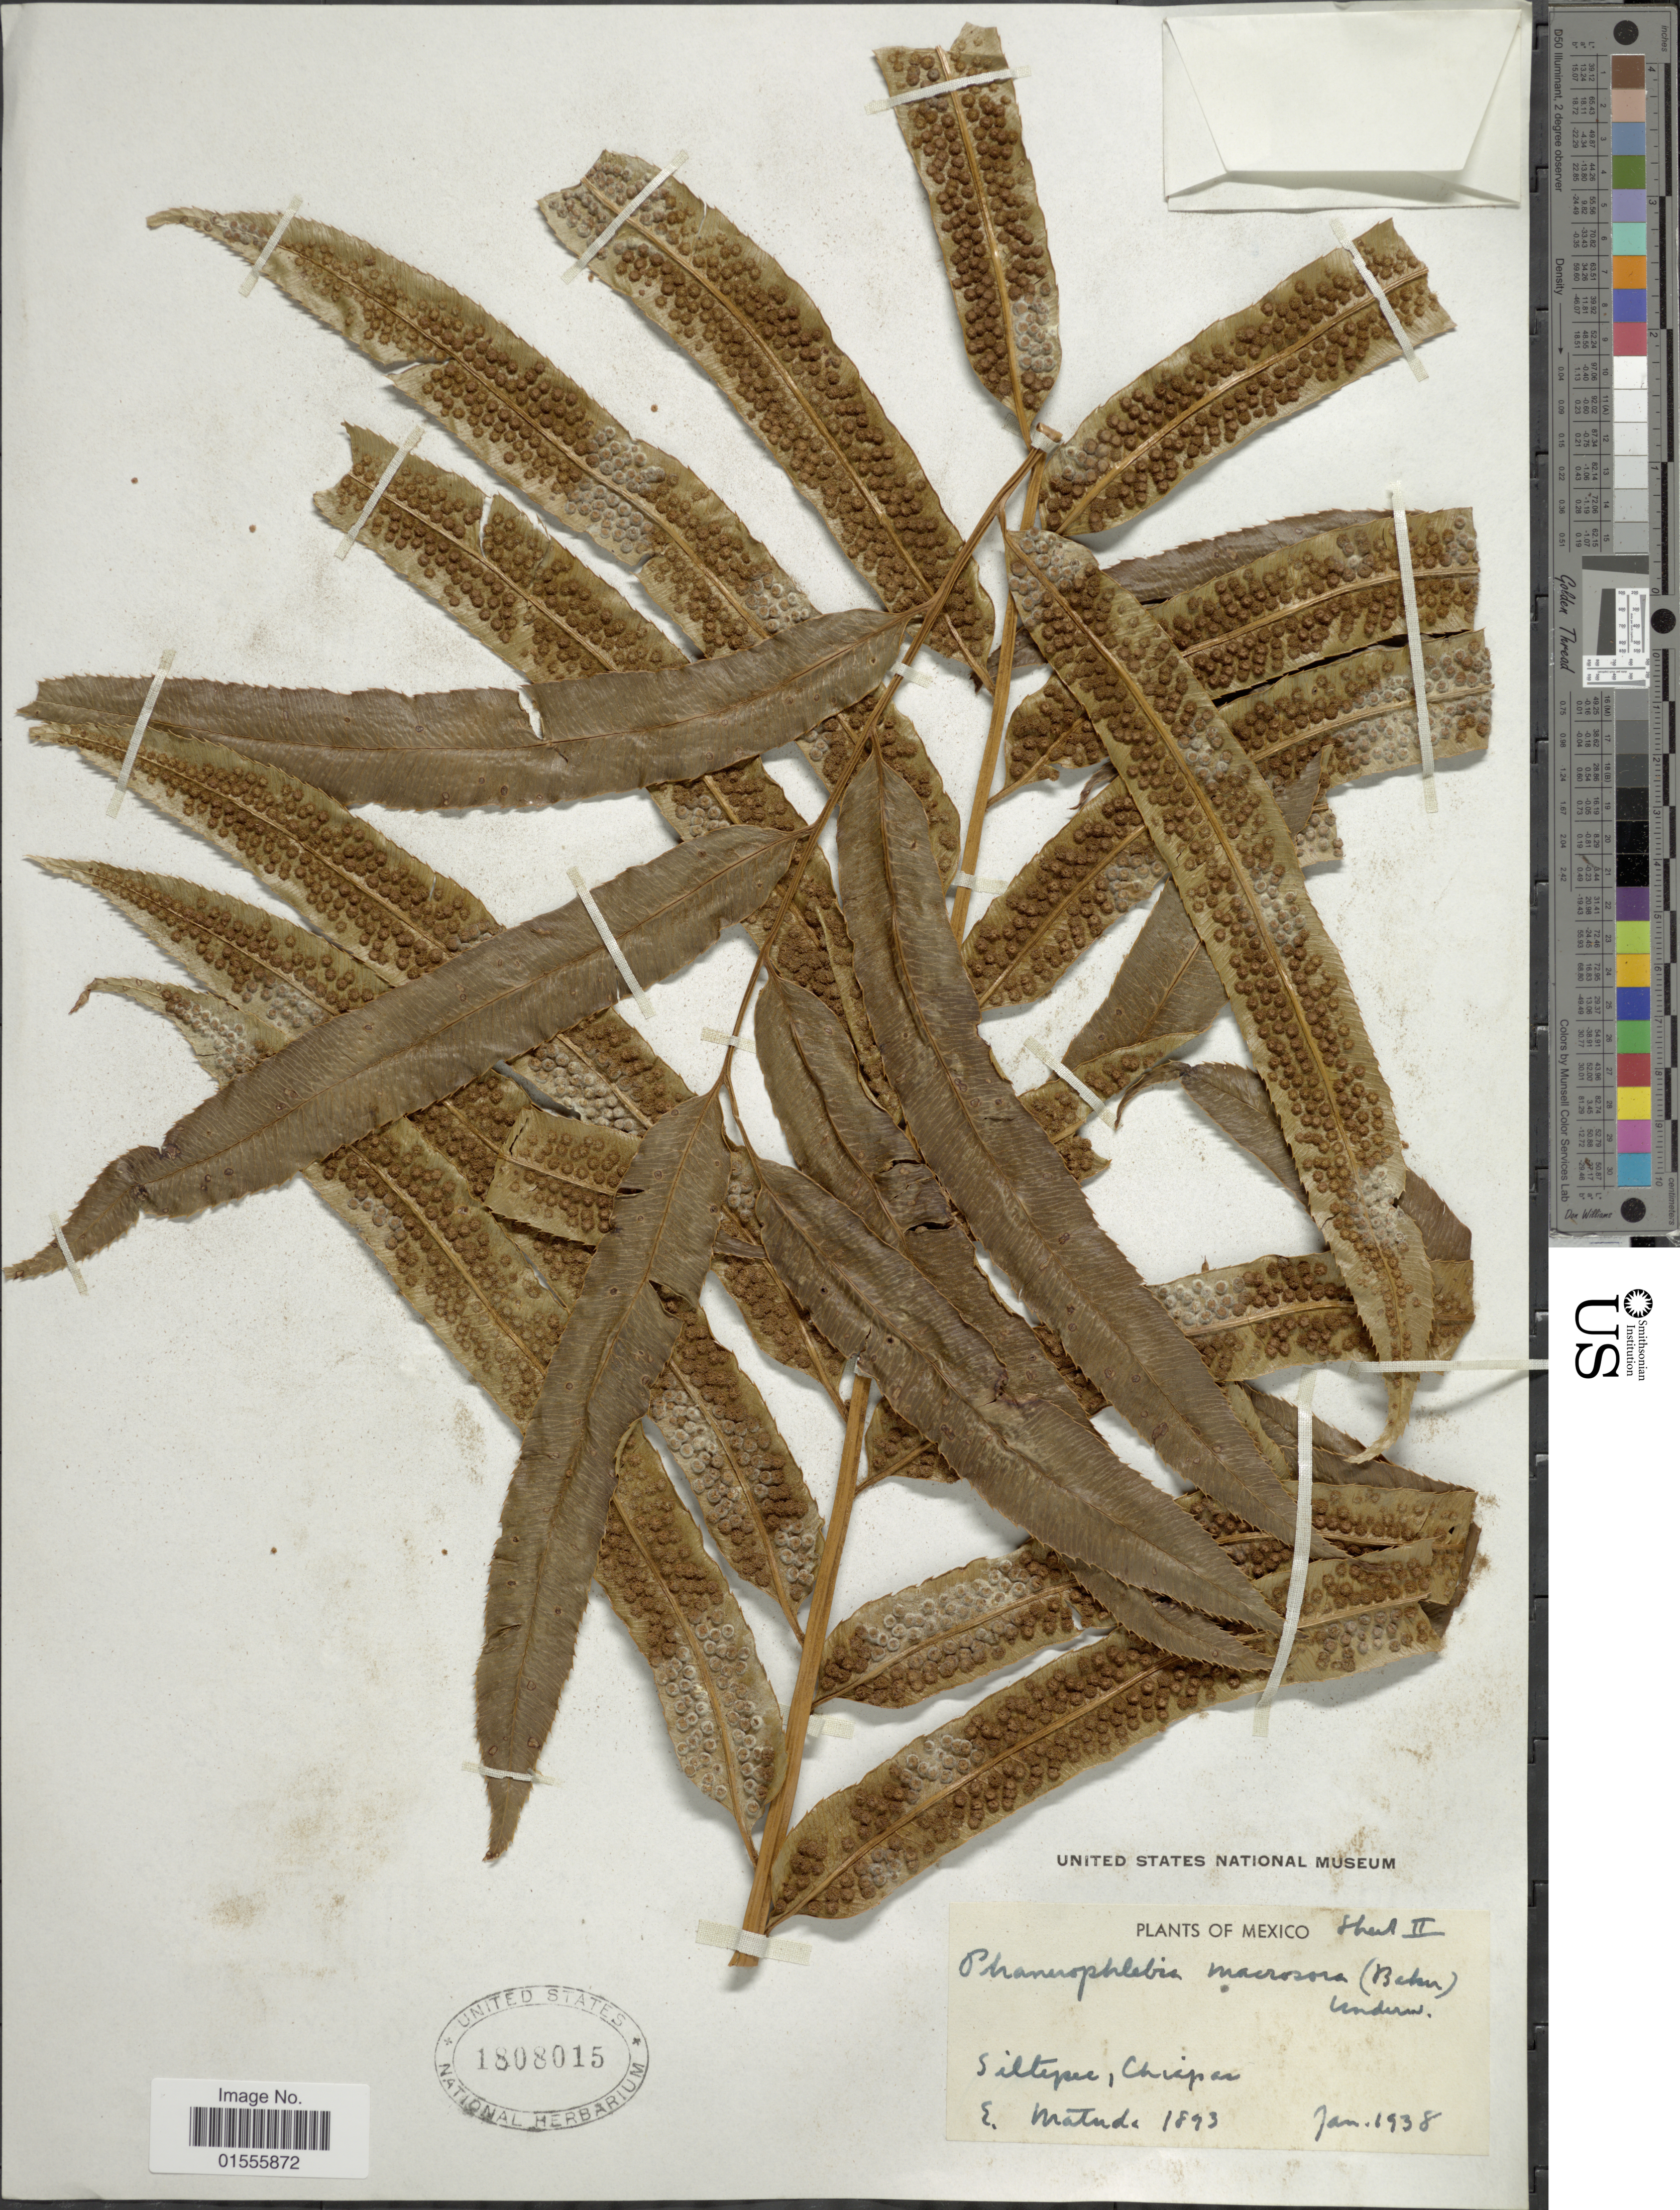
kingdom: Plantae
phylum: Tracheophyta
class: Polypodiopsida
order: Polypodiales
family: Dryopteridaceae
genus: Phanerophlebia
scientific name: Phanerophlebia macrosora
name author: (Baker) Underw.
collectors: E. Matuda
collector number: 1893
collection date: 1938-01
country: Mexico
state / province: Chiapas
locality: Siltepec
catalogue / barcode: US 1808015